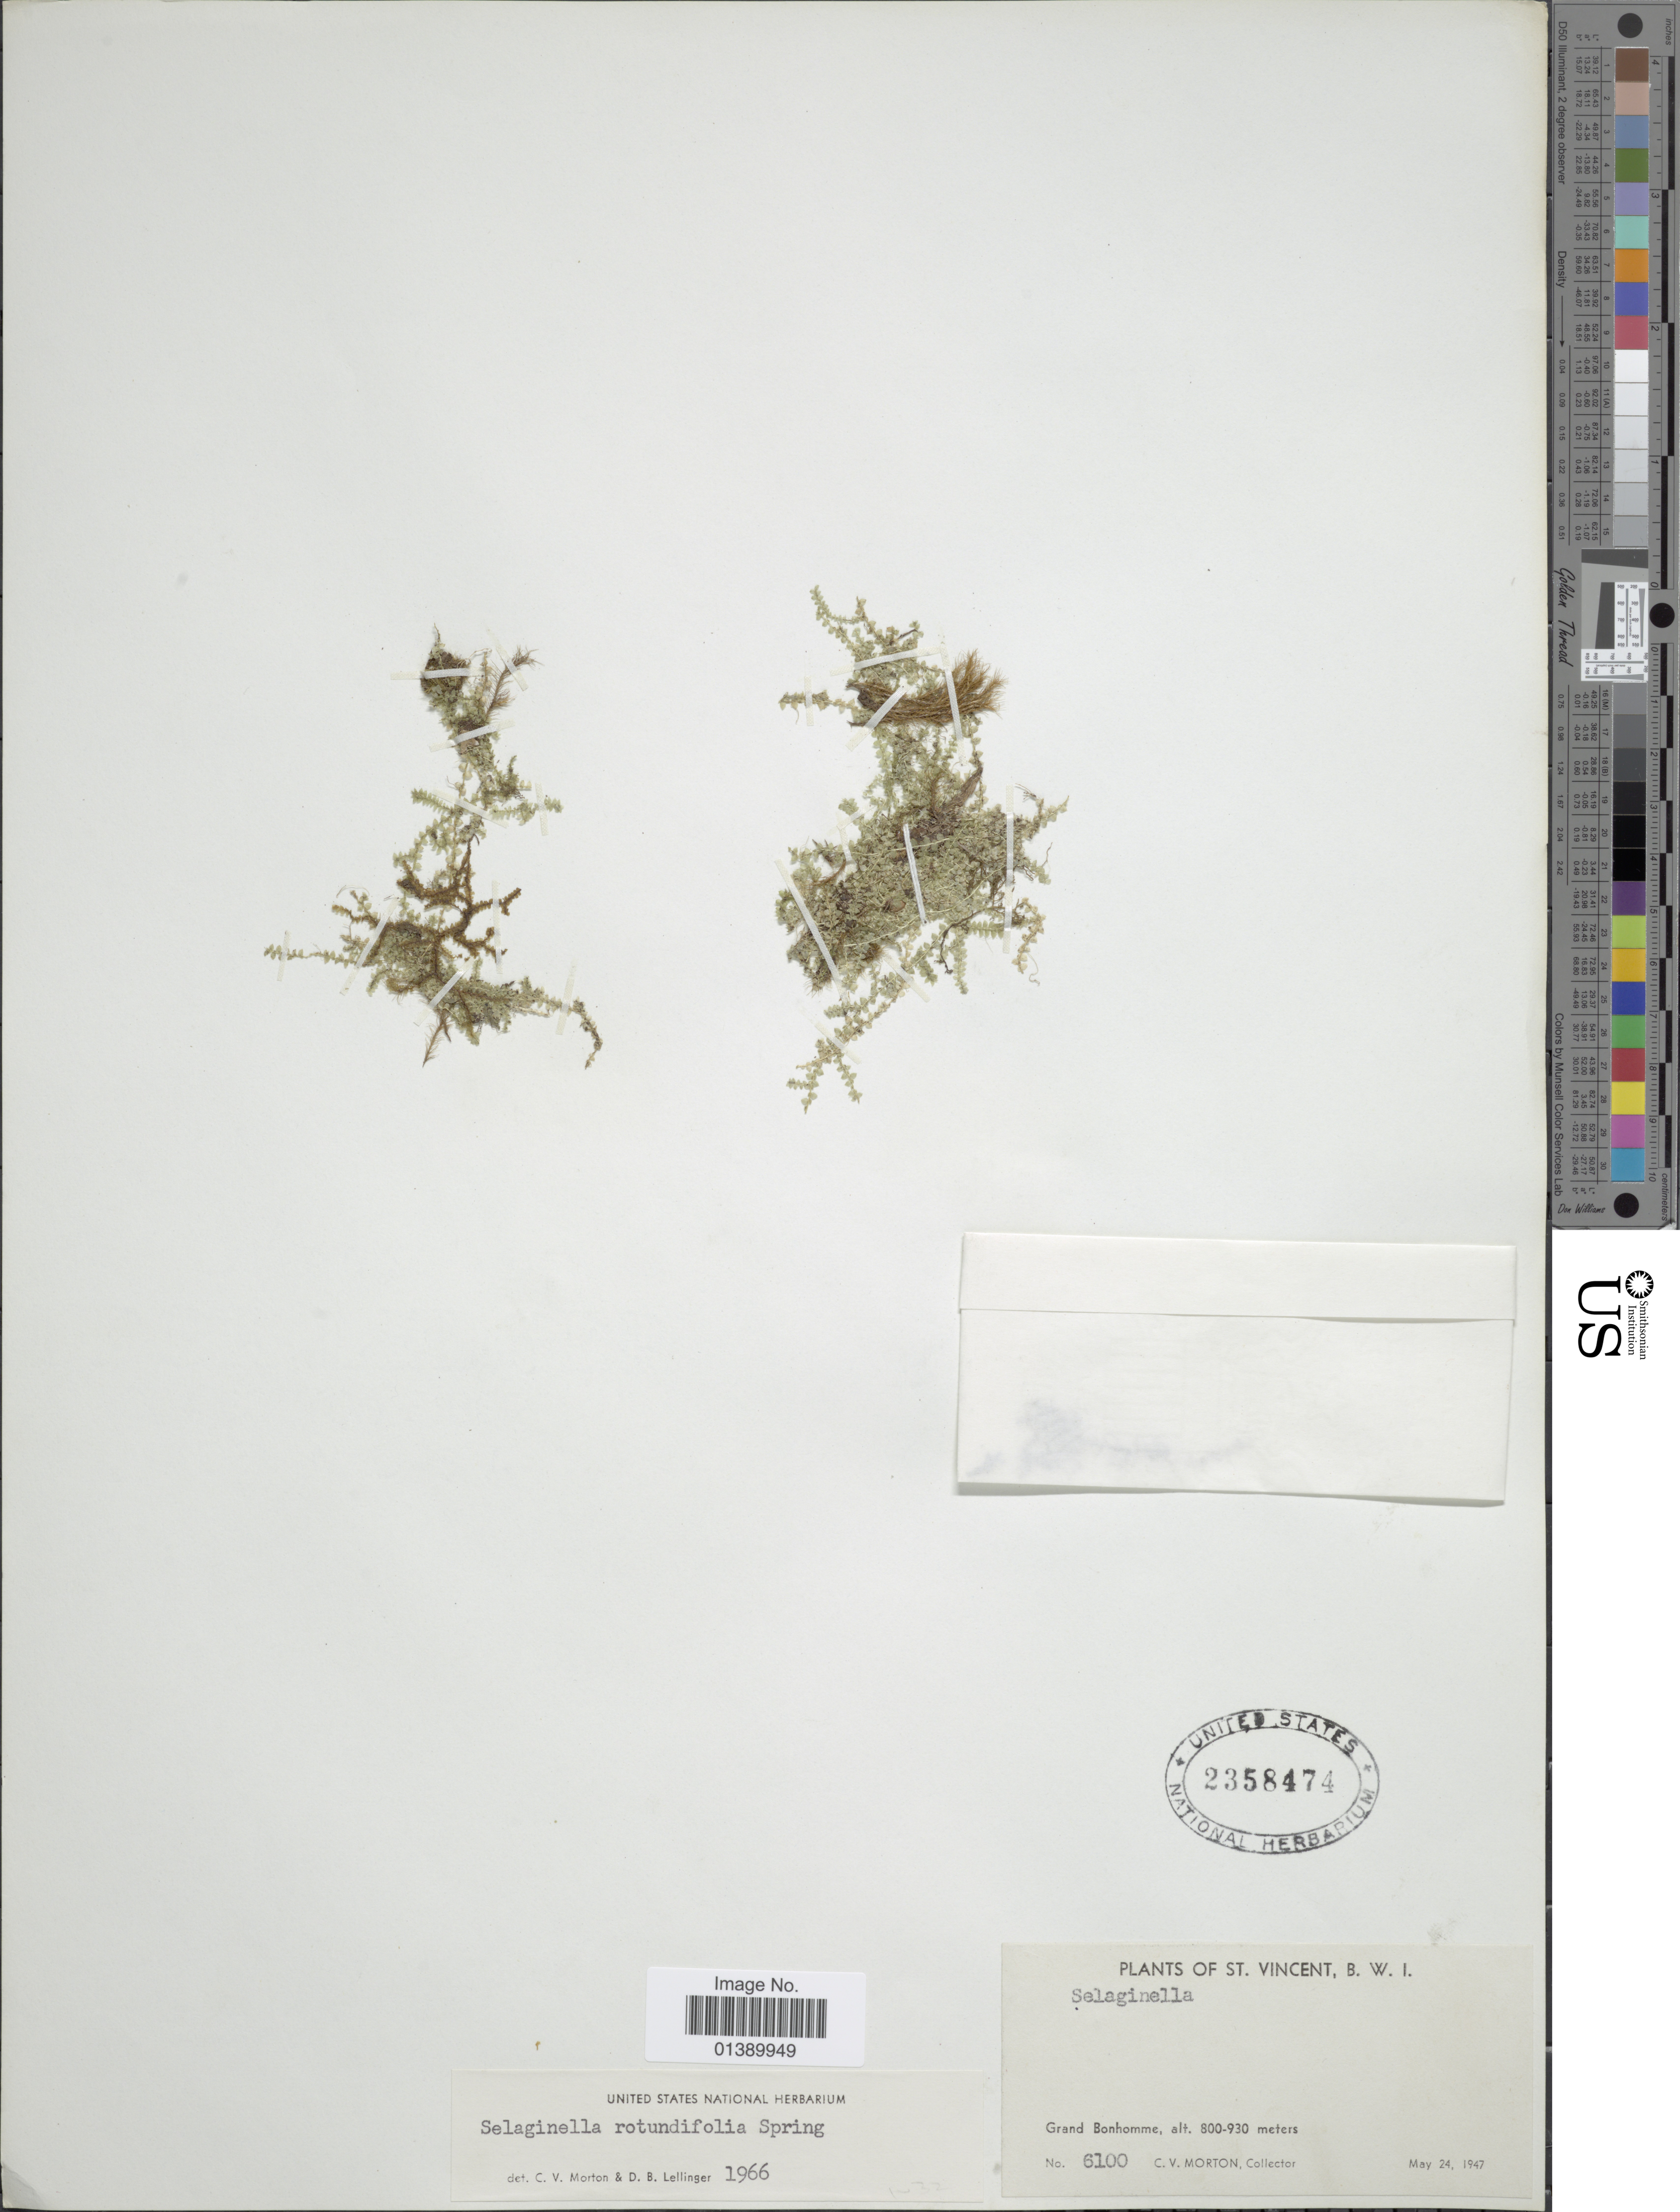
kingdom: Plantae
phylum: Tracheophyta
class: Lycopodiopsida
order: Selaginellales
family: Selaginellaceae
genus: Selaginella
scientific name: Selaginella rotundifolia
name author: Spring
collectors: C. V. Morton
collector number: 6100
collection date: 1947-05-24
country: St. Vincent - Grenadines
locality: St Vincent, B.W.I. Grand Bonhomme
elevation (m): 800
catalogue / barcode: US 2358474